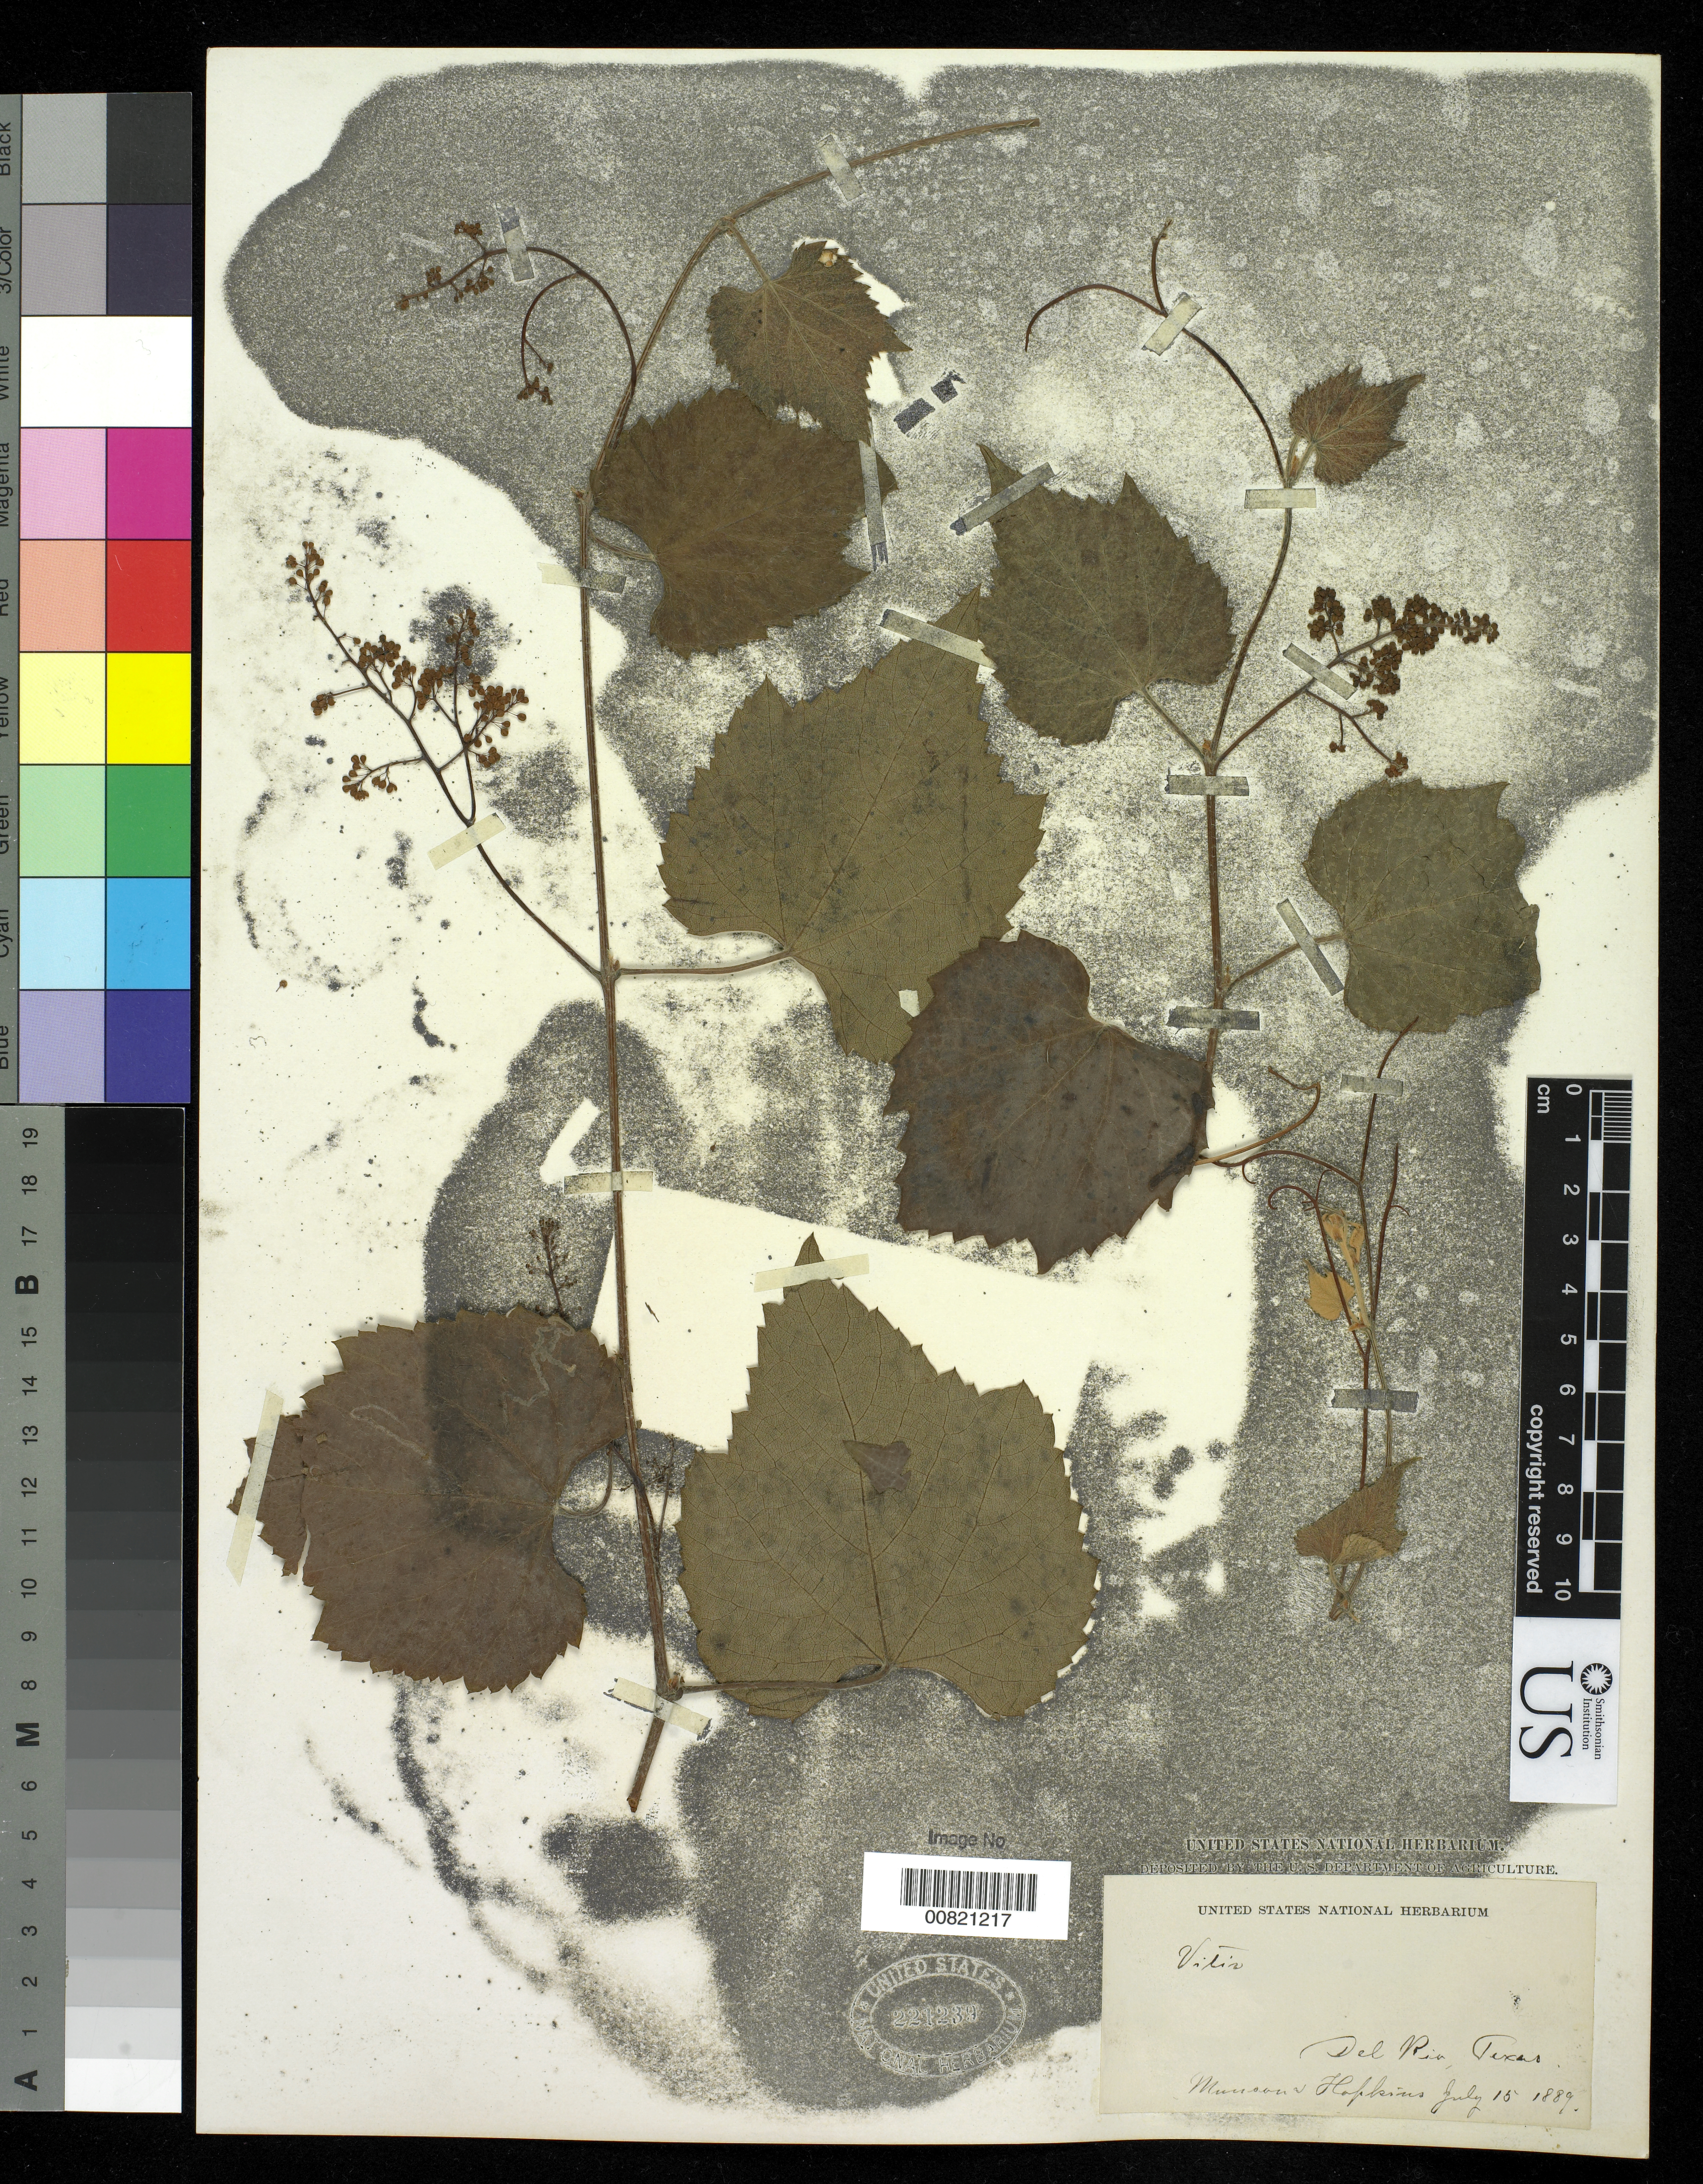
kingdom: Plantae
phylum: Tracheophyta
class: Magnoliopsida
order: Vitales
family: Vitaceae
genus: Vitis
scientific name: Vitis sp.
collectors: T. V. Munson & -. Hopkins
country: United States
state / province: Texas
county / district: Del Rio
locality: Del Rio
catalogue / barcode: US 221239